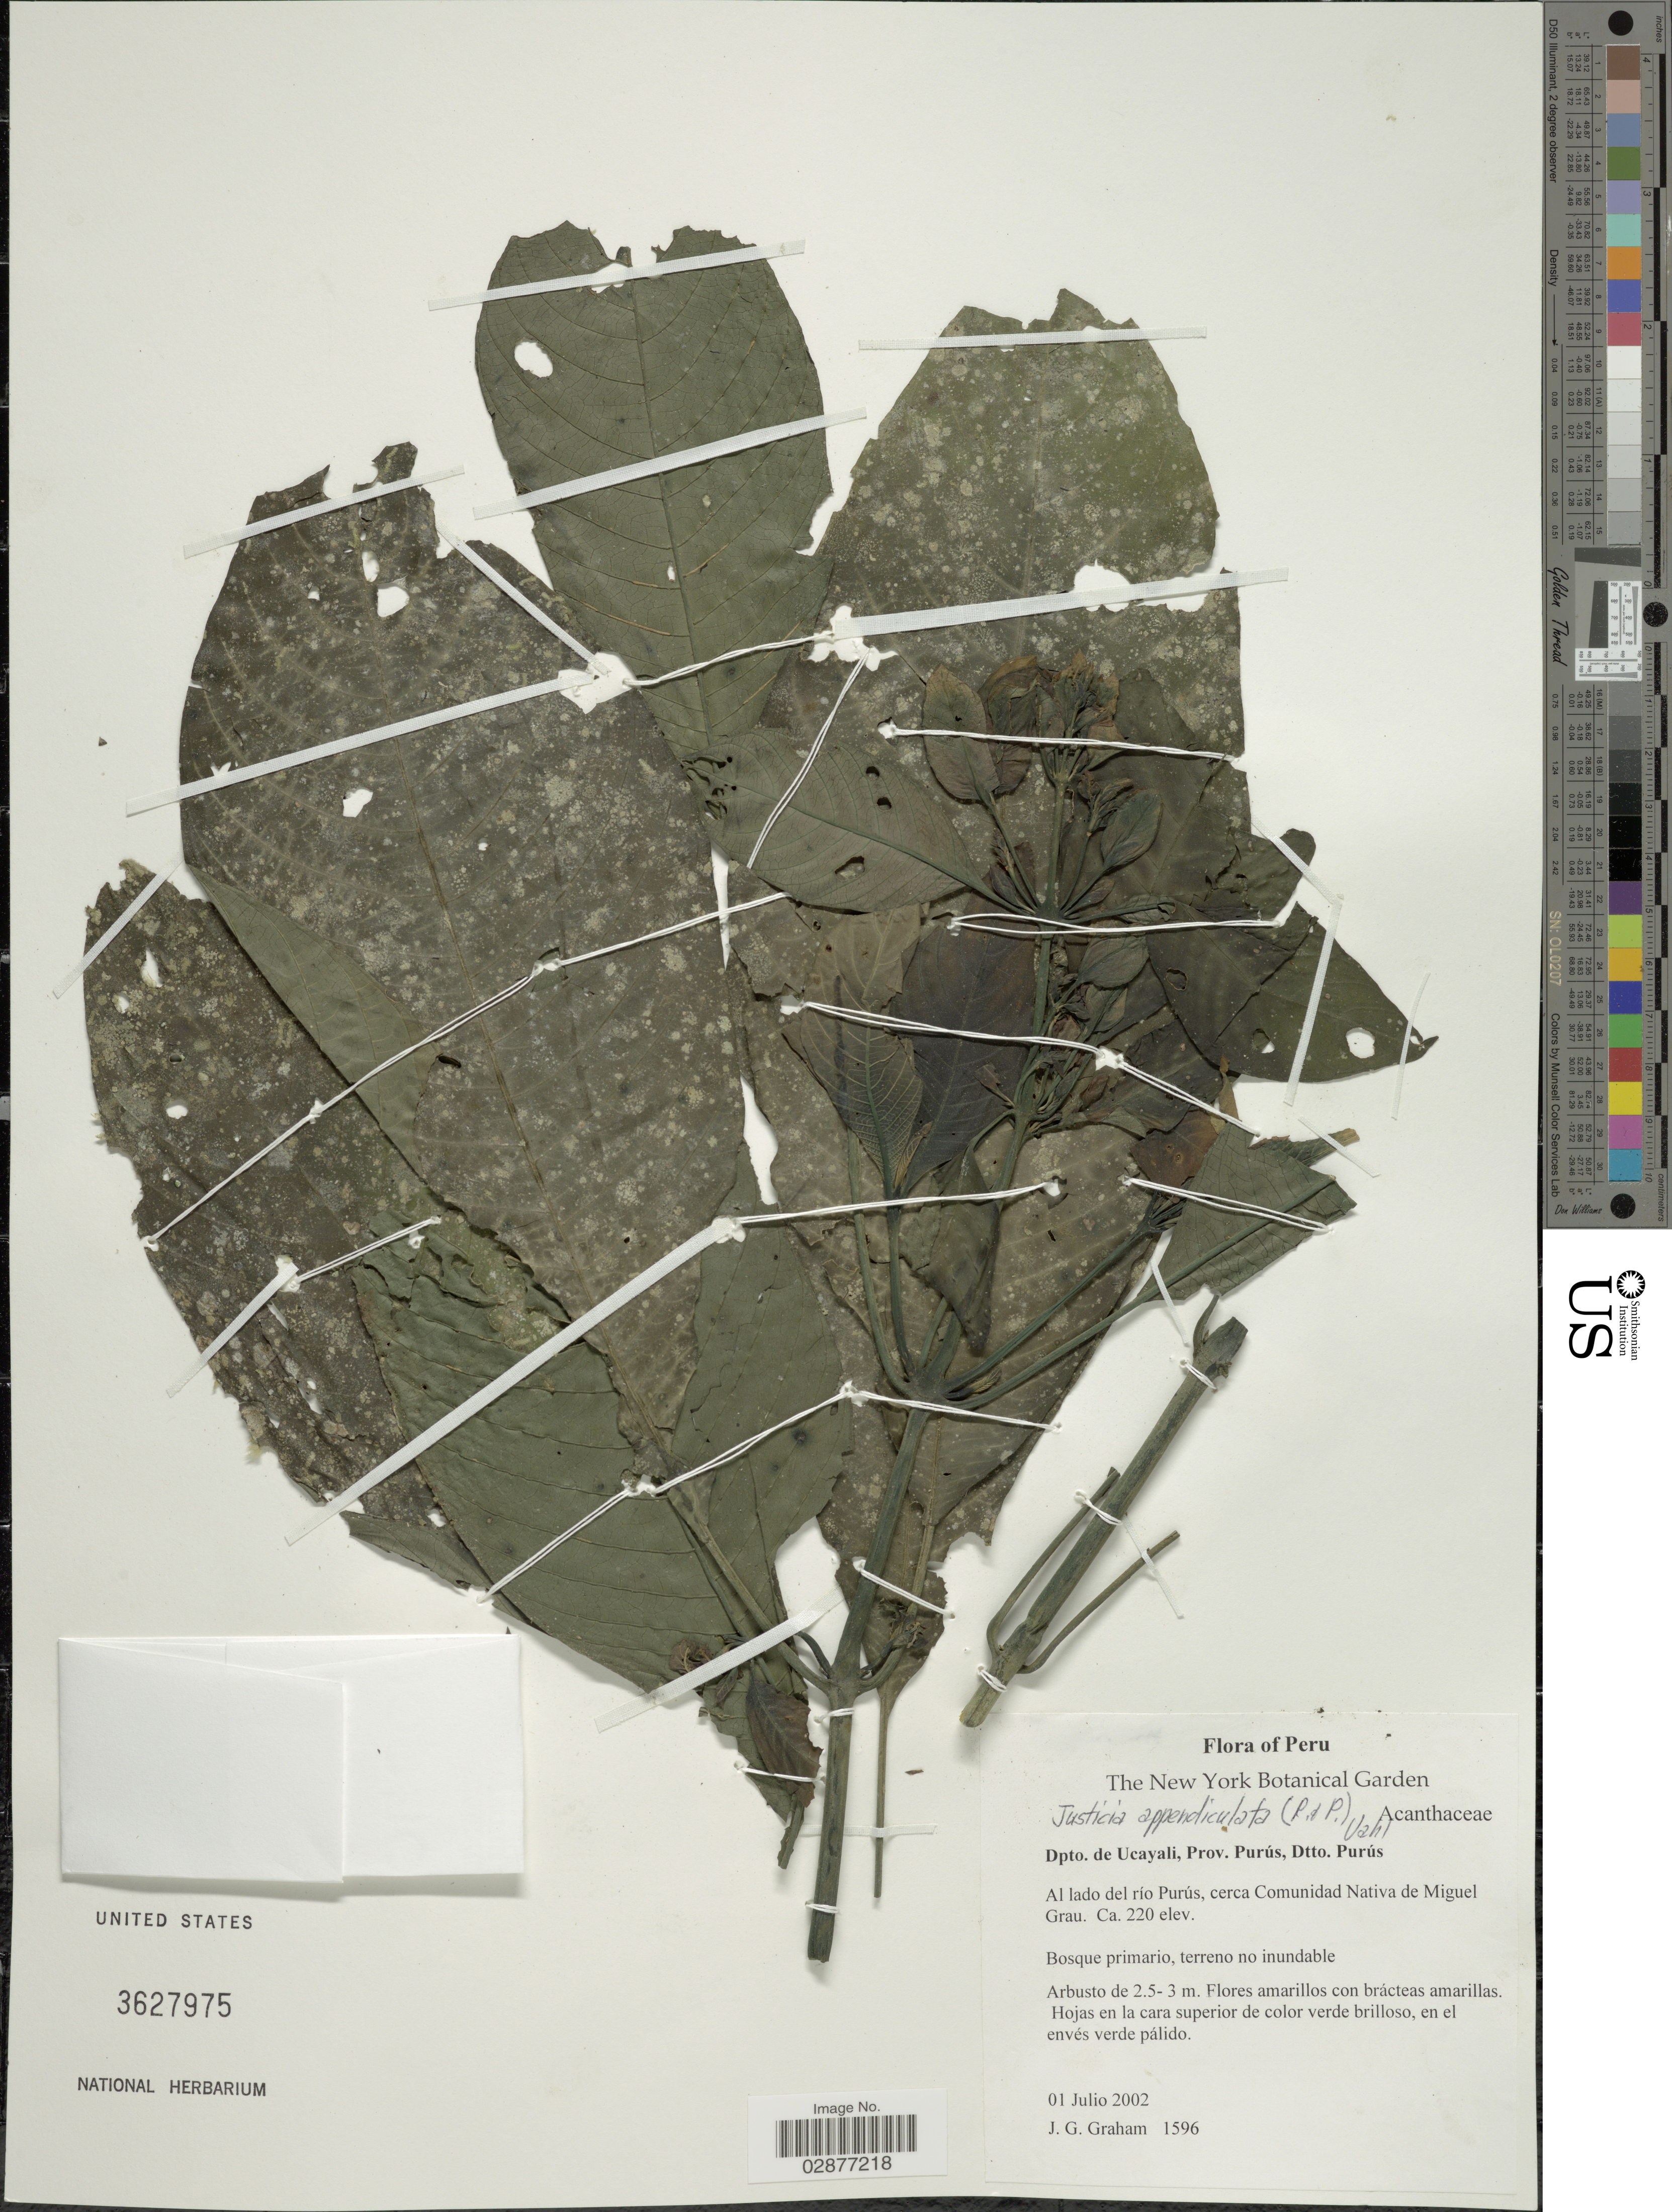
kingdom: Plantae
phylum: Tracheophyta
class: Magnoliopsida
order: Lamiales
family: Acanthaceae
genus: Justicia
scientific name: Justicia appendiculata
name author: (Ruiz & Pav.) Vahl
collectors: J. Graham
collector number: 1596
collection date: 2002-07-01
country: Peru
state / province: Ucayali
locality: Dpto. de Ucayali, Prov. Purús, Dtto. Purús. Al lado del río Purús, cerca Comunidad Nativa de Miguel Grau.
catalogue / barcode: US 3627975